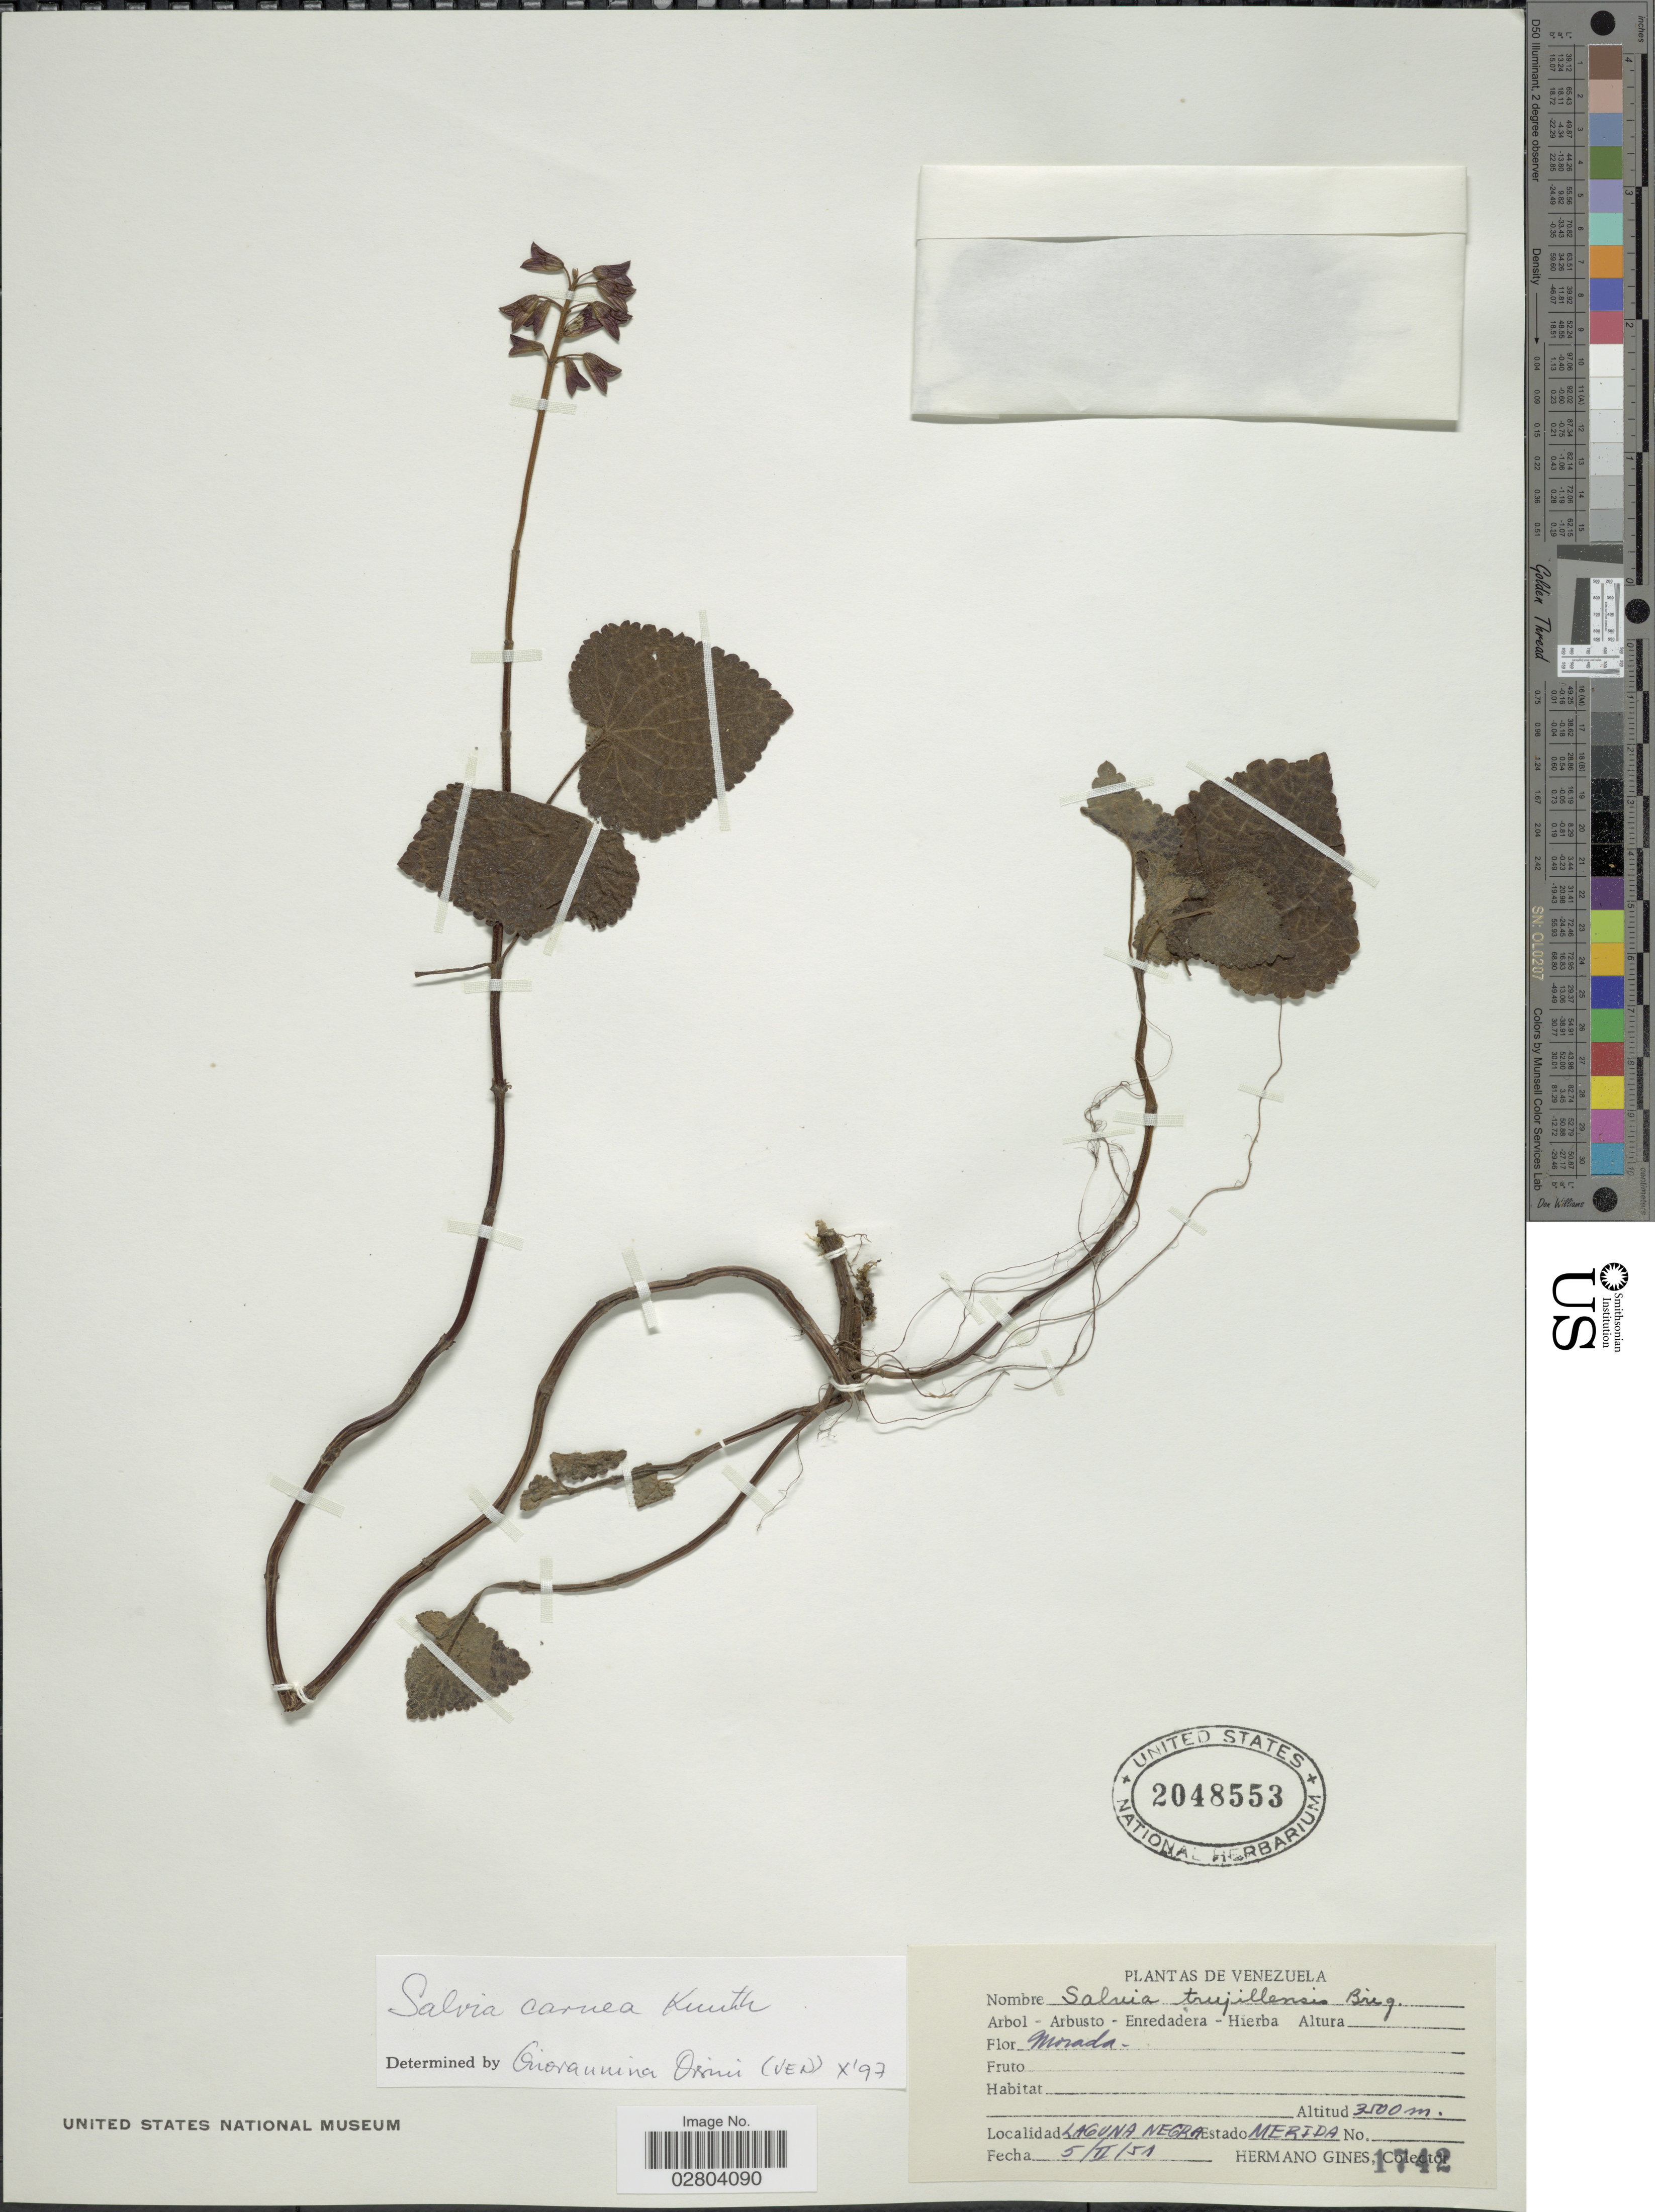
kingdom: Plantae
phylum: Tracheophyta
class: Magnoliopsida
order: Lamiales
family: Lamiaceae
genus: Salvia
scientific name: Salvia carnea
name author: Kunth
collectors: Bro. Gines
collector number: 1742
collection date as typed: Transcribed d/m/y: 5/2/51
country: Venezuela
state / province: Mérida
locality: Laguna Negra.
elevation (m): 3500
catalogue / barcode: US 2048553